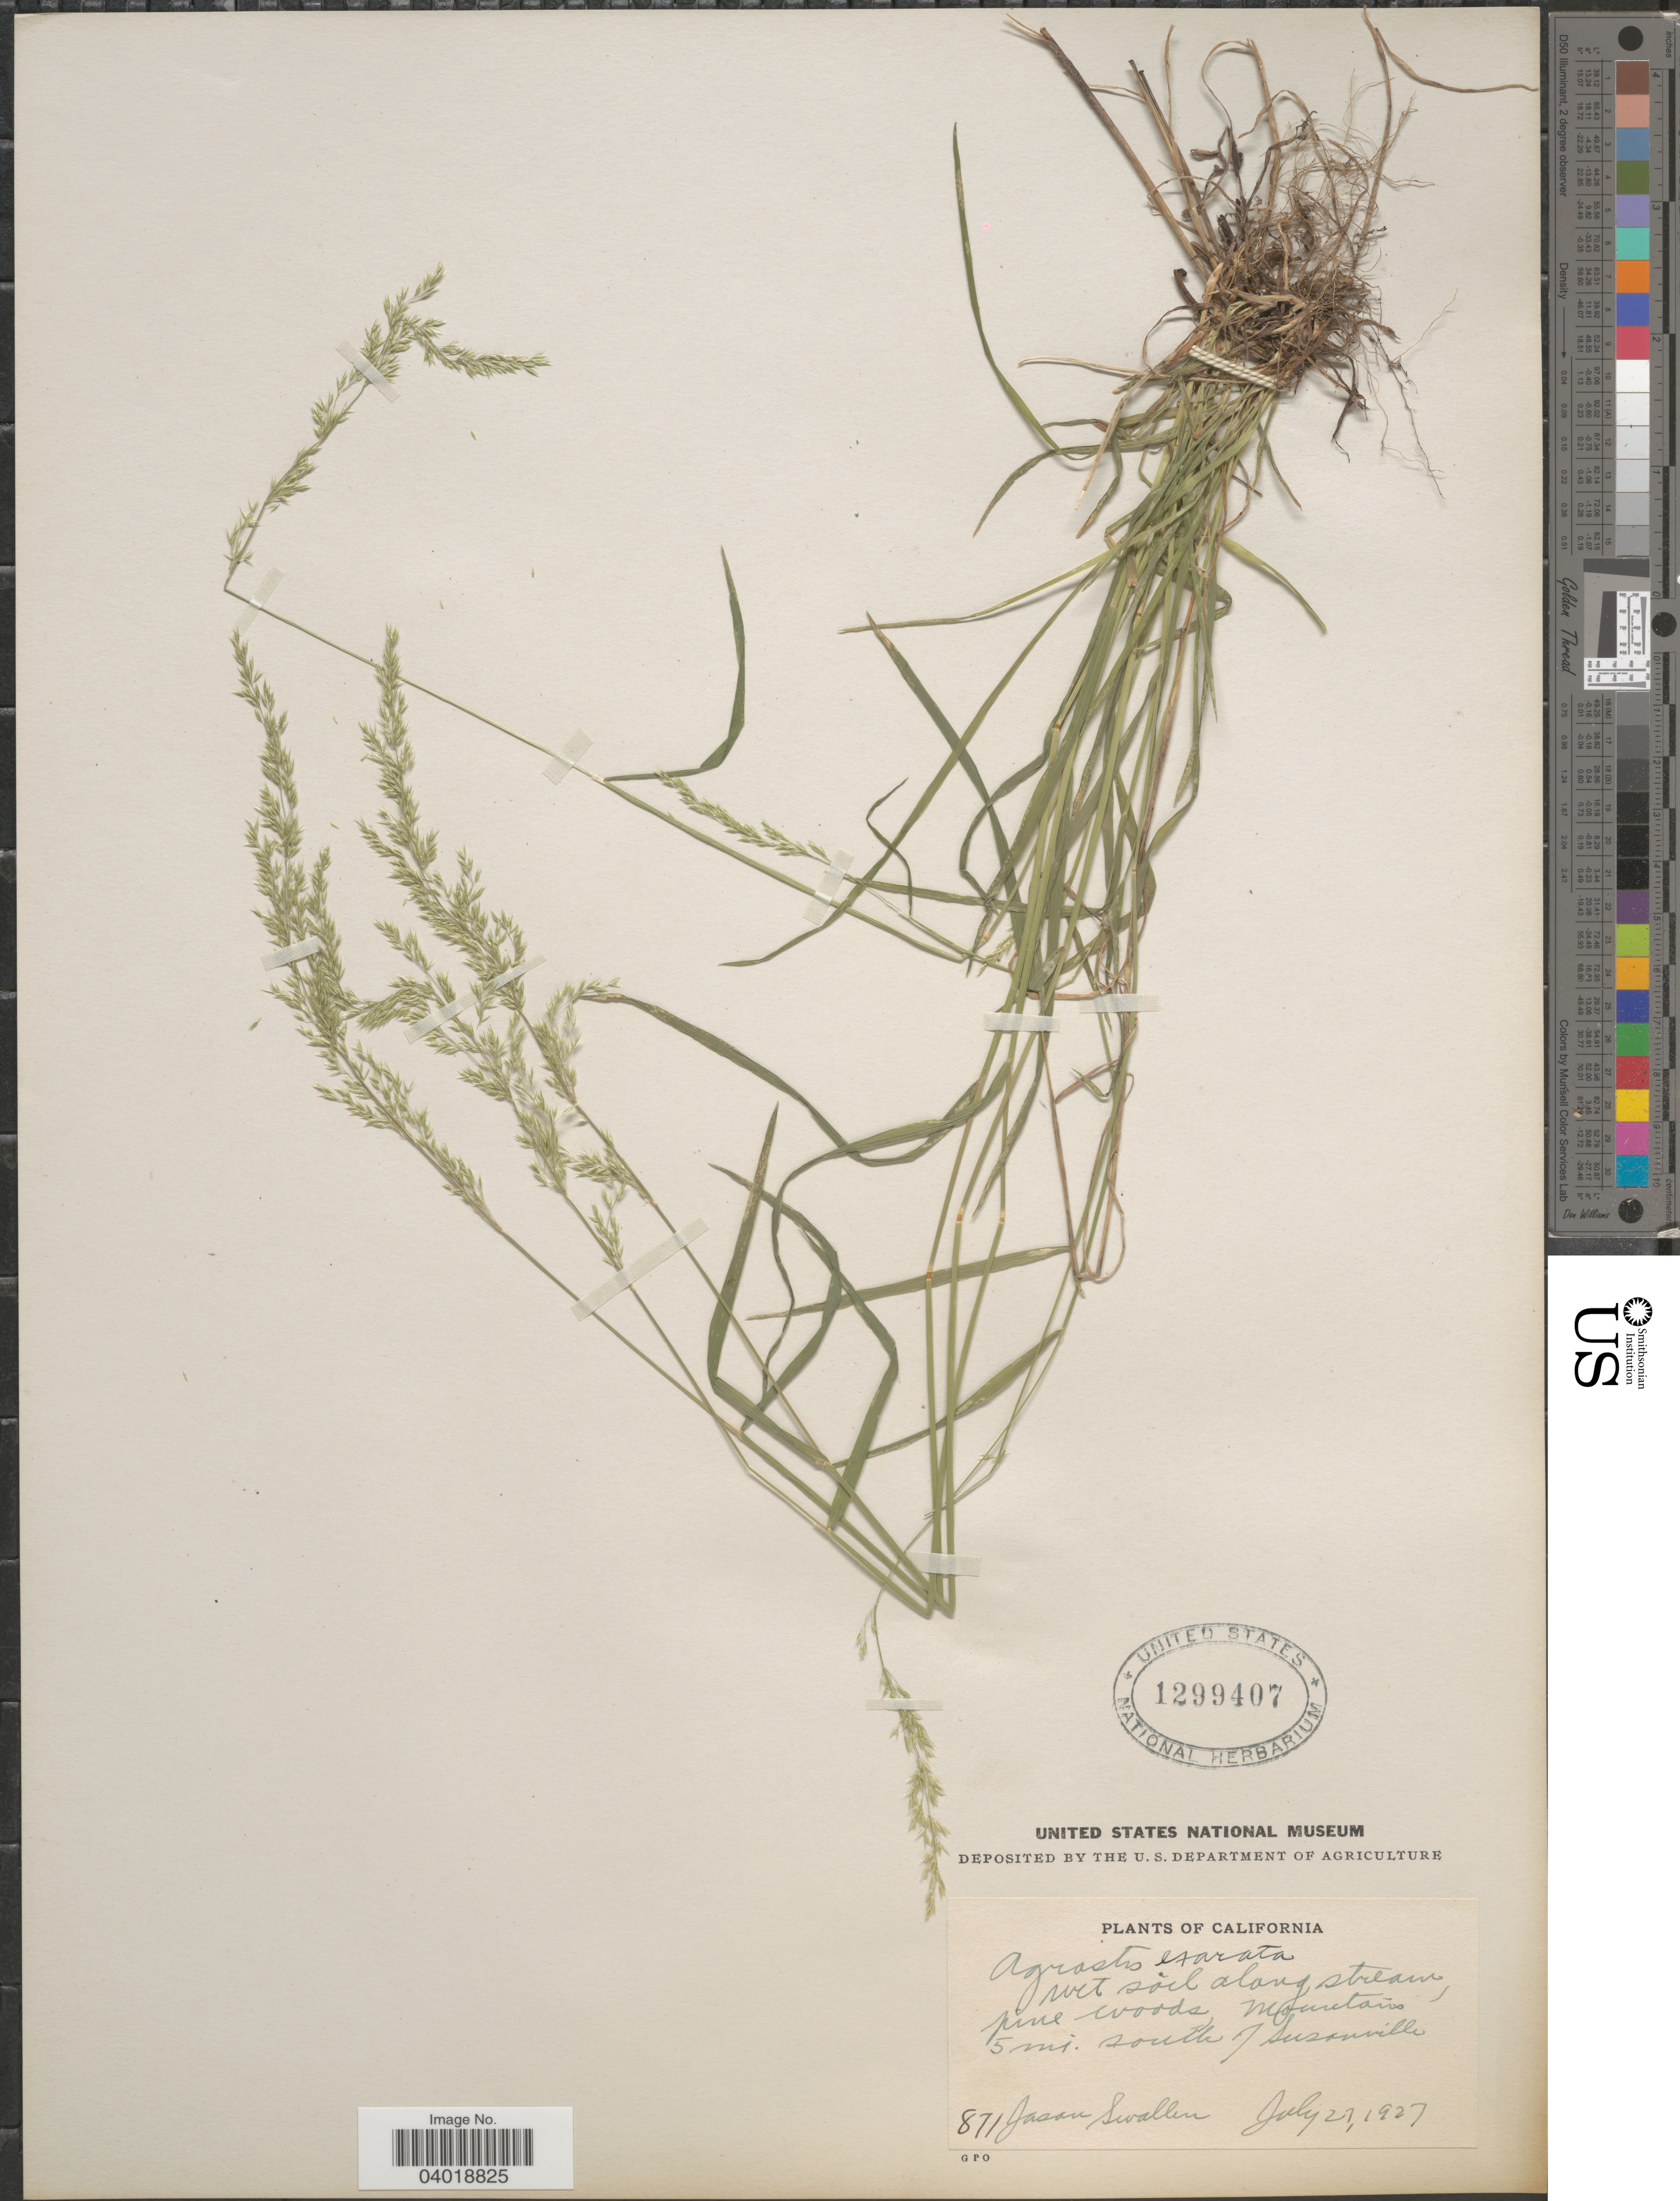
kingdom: Plantae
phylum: Tracheophyta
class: Liliopsida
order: Poales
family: Poaceae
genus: Agrostis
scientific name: Agrostis exarata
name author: Trin.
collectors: J. R. Swallen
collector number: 871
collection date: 1927-07-27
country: United States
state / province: California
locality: Along stream, pine woods, Mountains 5 mi. south of Susanville.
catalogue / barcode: US 1299407